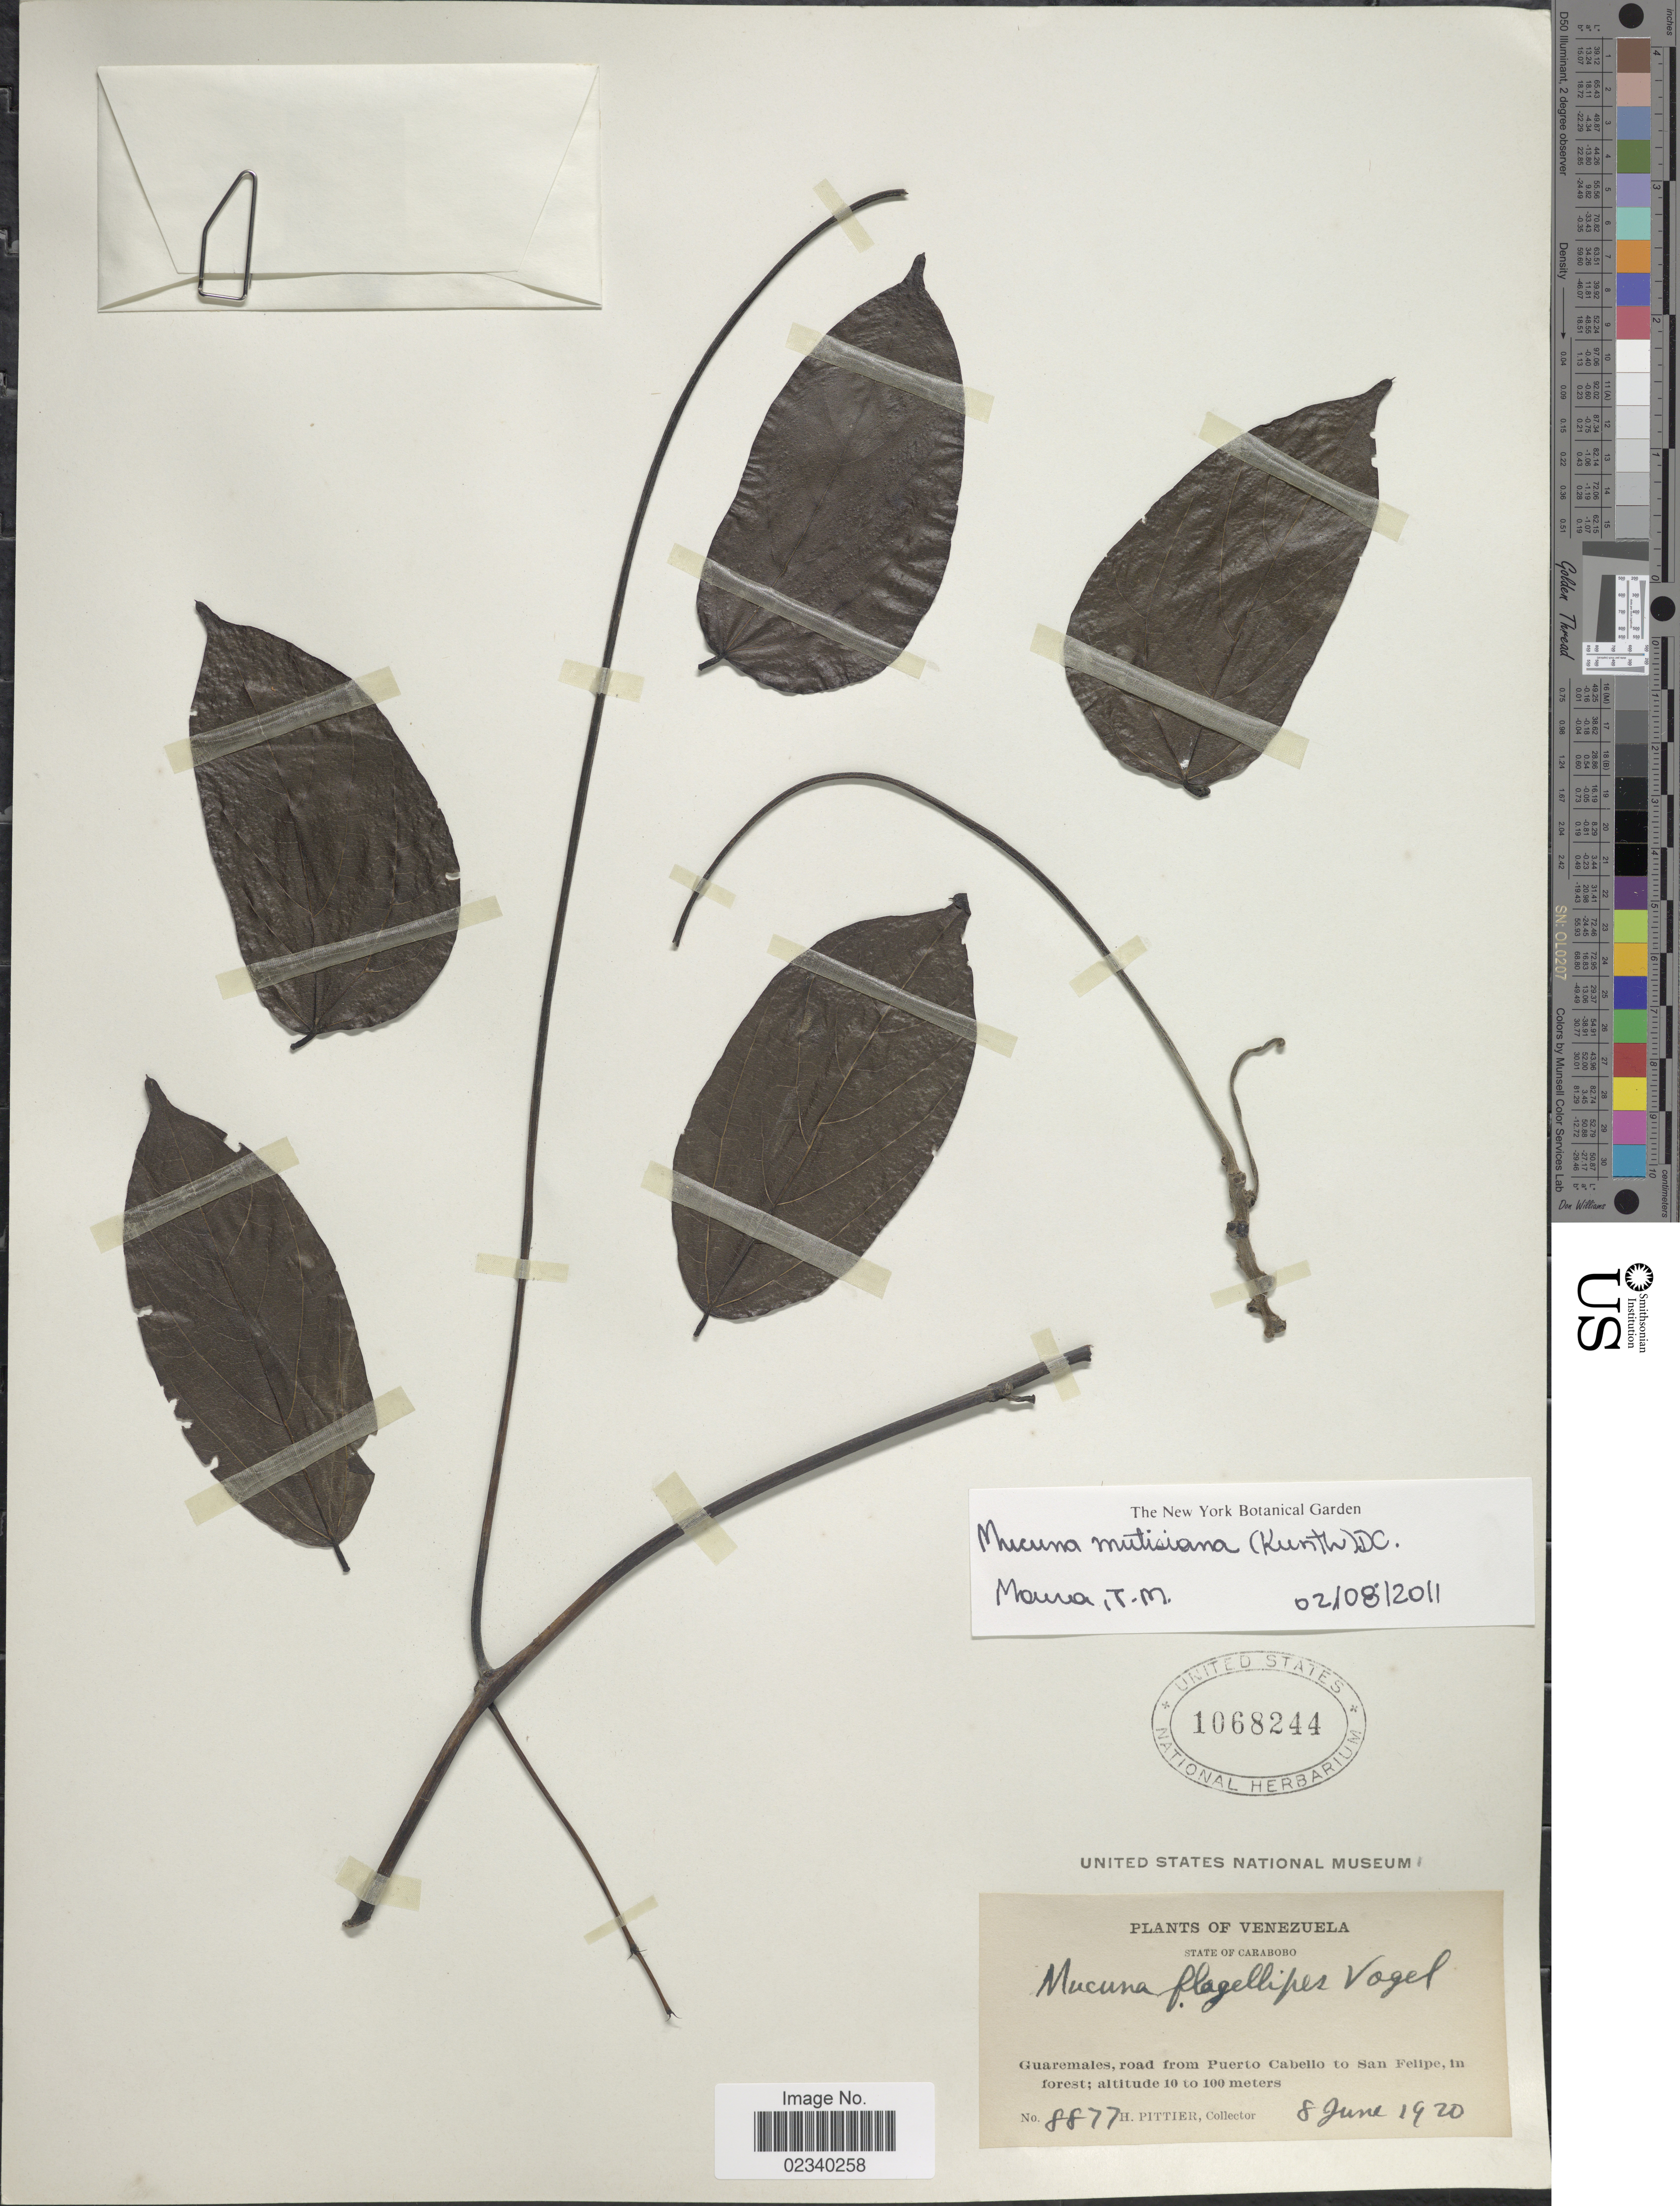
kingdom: Plantae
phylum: Tracheophyta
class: Magnoliopsida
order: Fabales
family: Fabaceae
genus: Mucuna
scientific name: Mucuna mutisiana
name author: (Kunth) DC.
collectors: H. F. Pittier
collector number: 8877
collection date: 1920-06-08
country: Venezuela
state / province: Carabobo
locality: Carabobo. Guaremales, road from Puerto Cabello to San Felipe, in forest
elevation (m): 10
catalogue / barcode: US 1068244